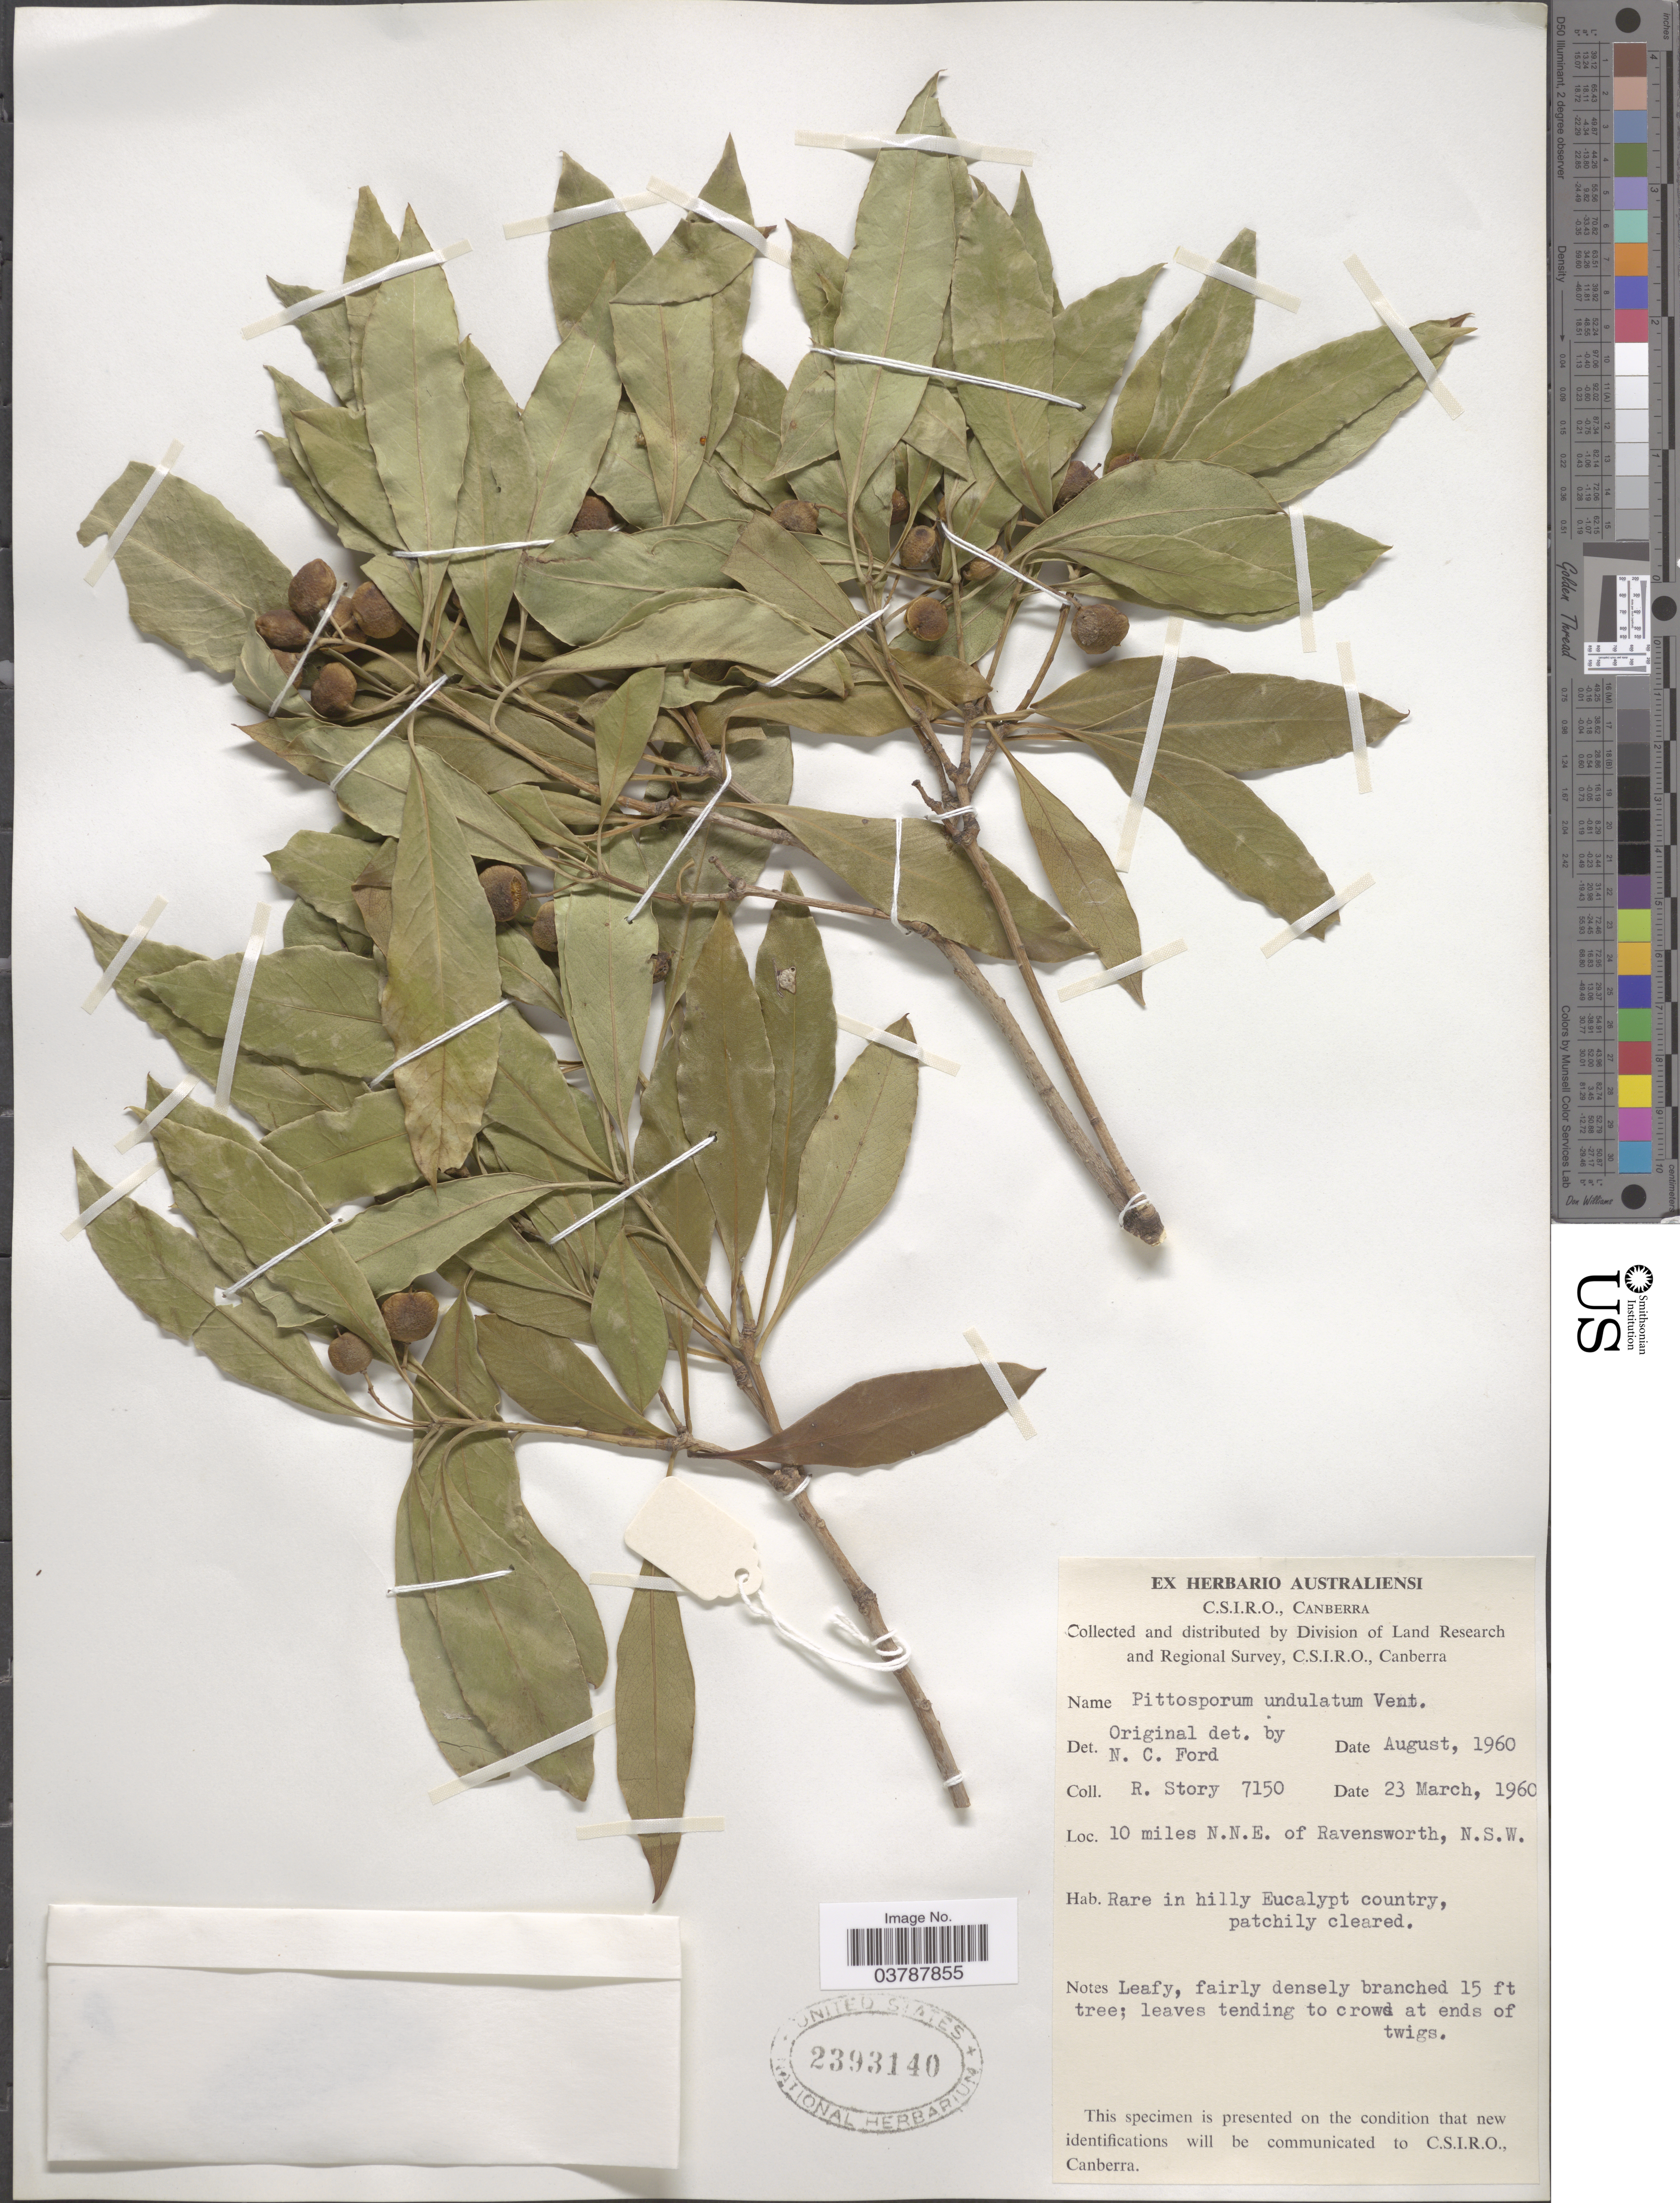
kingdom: Plantae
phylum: Tracheophyta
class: Magnoliopsida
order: Apiales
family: Pittosporaceae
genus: Pittosporum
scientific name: Pittosporum undulatum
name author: Vent.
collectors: R. Story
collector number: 7150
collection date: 1960-03-23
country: Australia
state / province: New South Wales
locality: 10 miles N.N.E. of Ravensworth.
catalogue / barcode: US 2393140